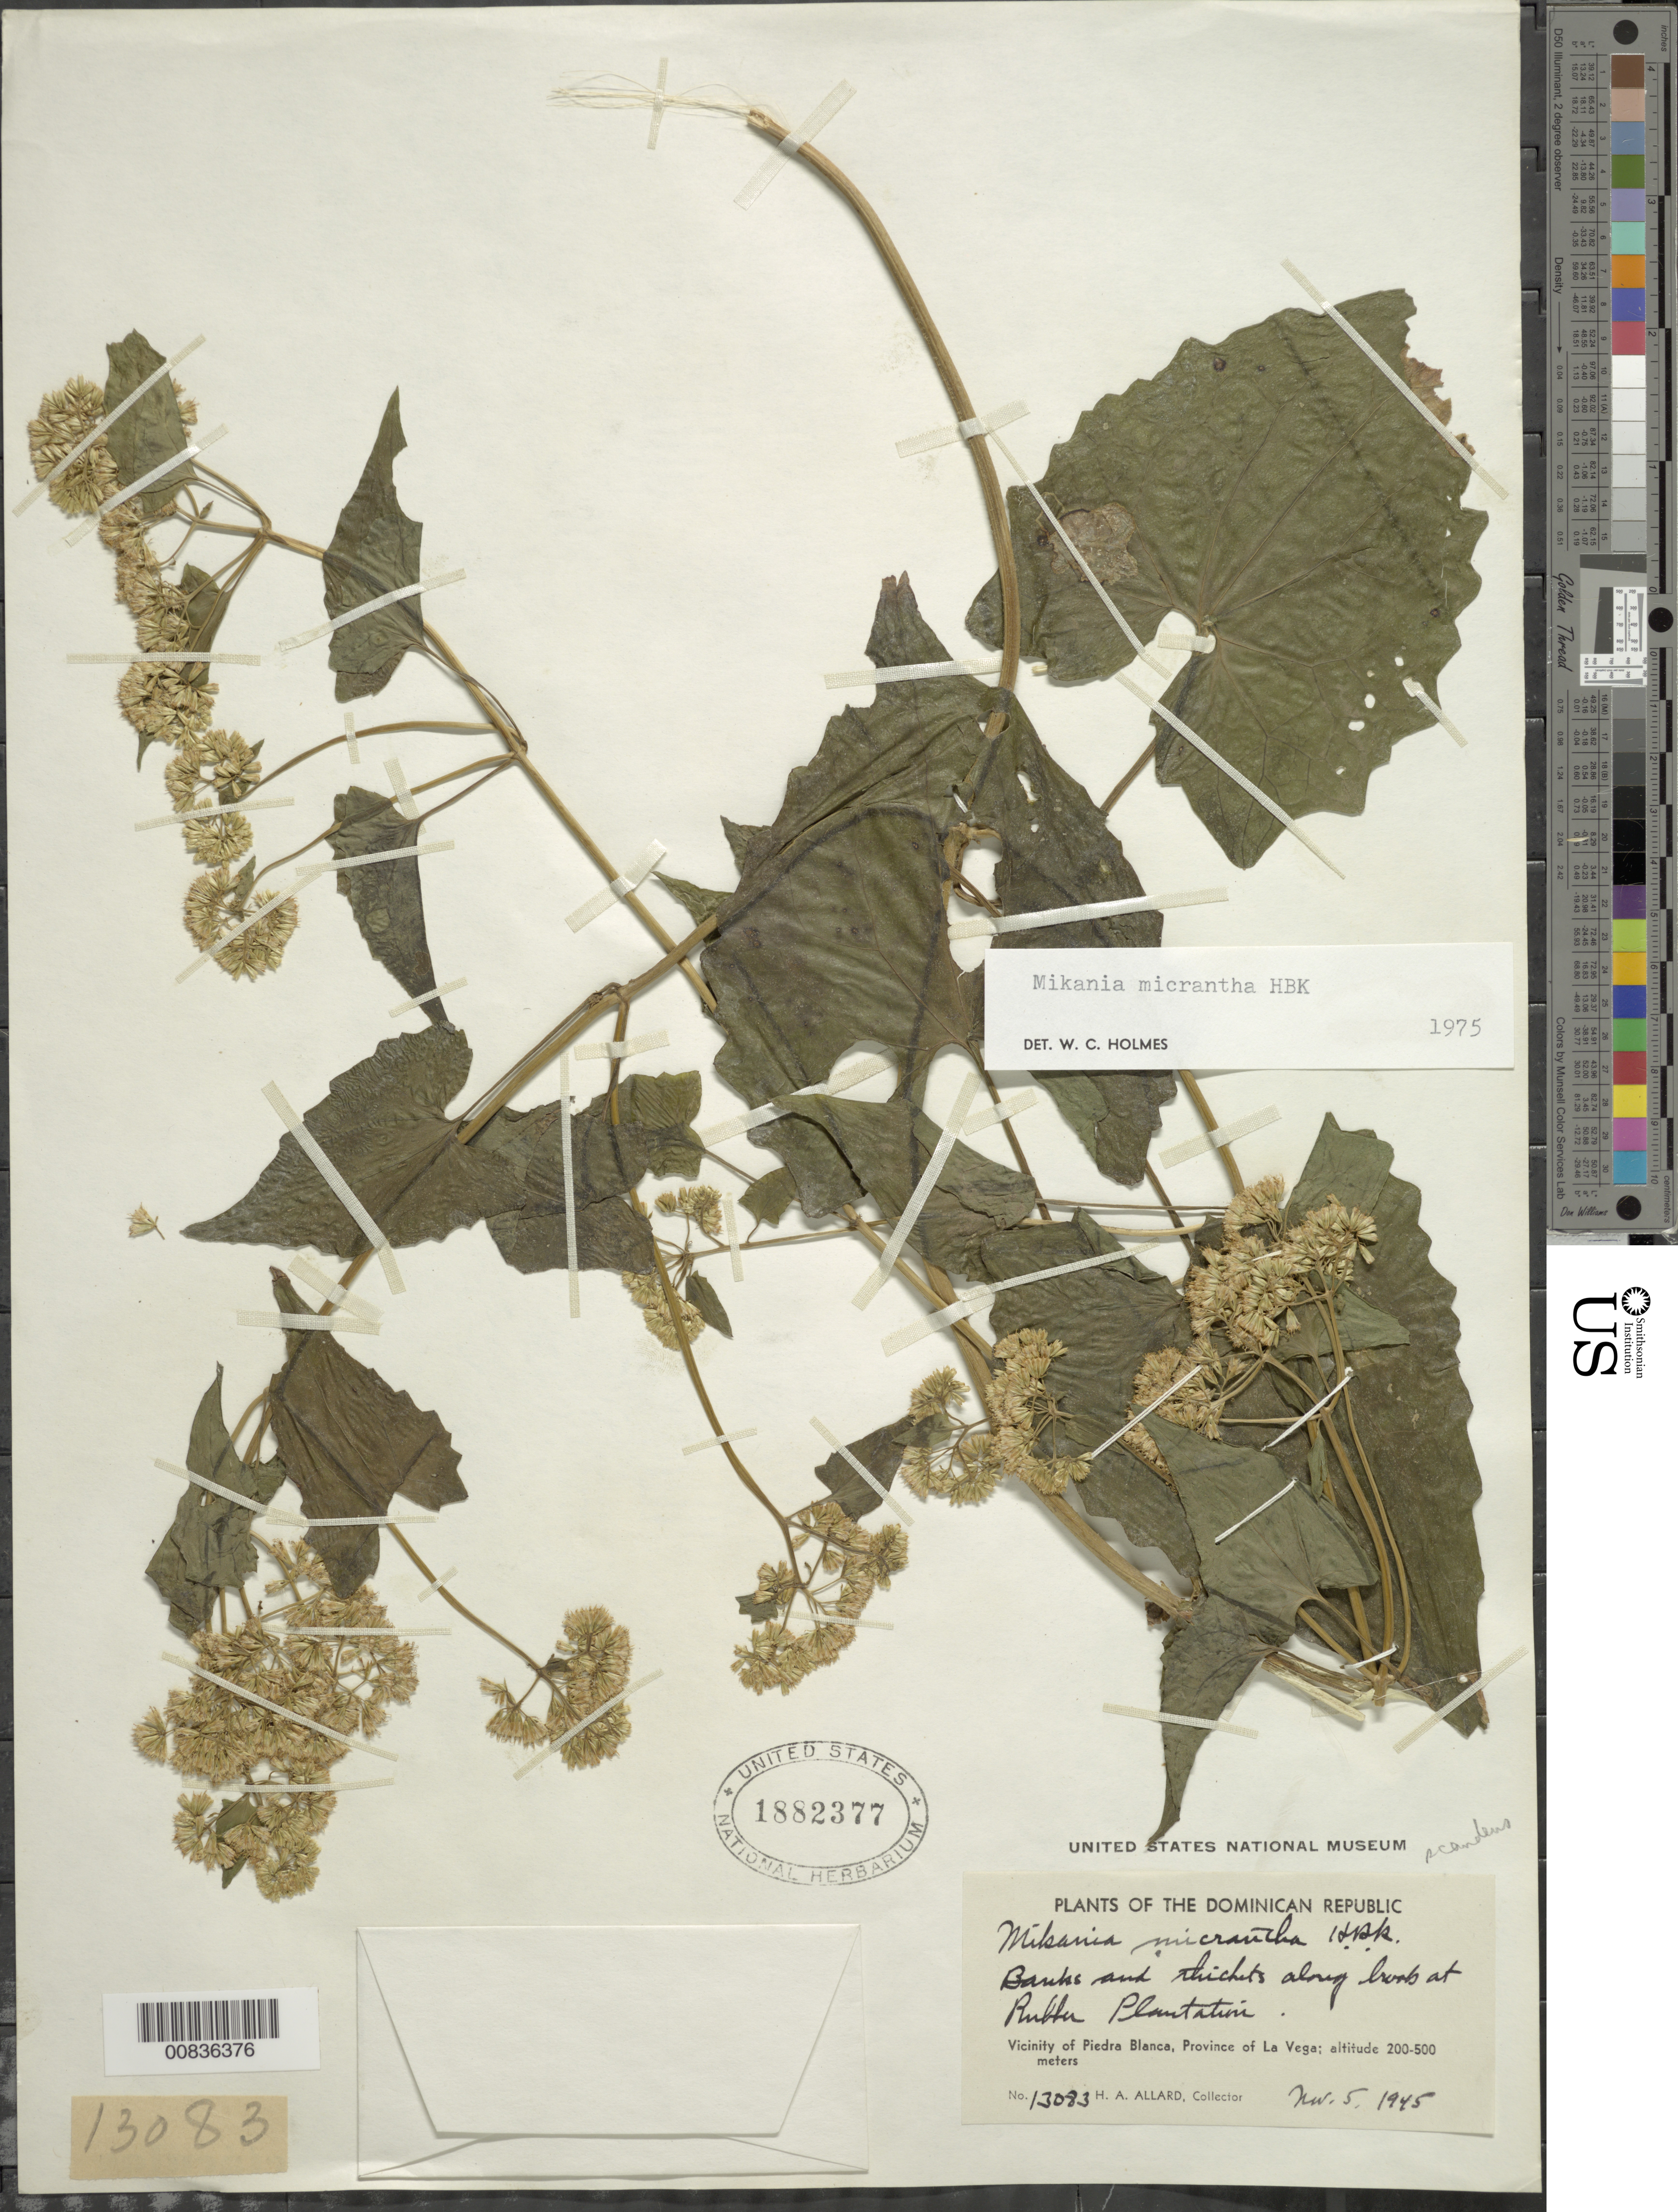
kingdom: Plantae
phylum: Tracheophyta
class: Magnoliopsida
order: Asterales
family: Asteraceae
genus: Mikania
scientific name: Mikania micrantha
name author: Kunth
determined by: Holmes, W. C.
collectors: H. A. Allard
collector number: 13083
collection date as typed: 05 Nov 1945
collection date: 1945-11-05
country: Dominican Republic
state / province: La Vega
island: Hispaniola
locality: Vicinity of Piedra Blanca, along brook at Rubber Propagation Gardens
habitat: Banks and thickets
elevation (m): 200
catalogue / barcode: US 1882377